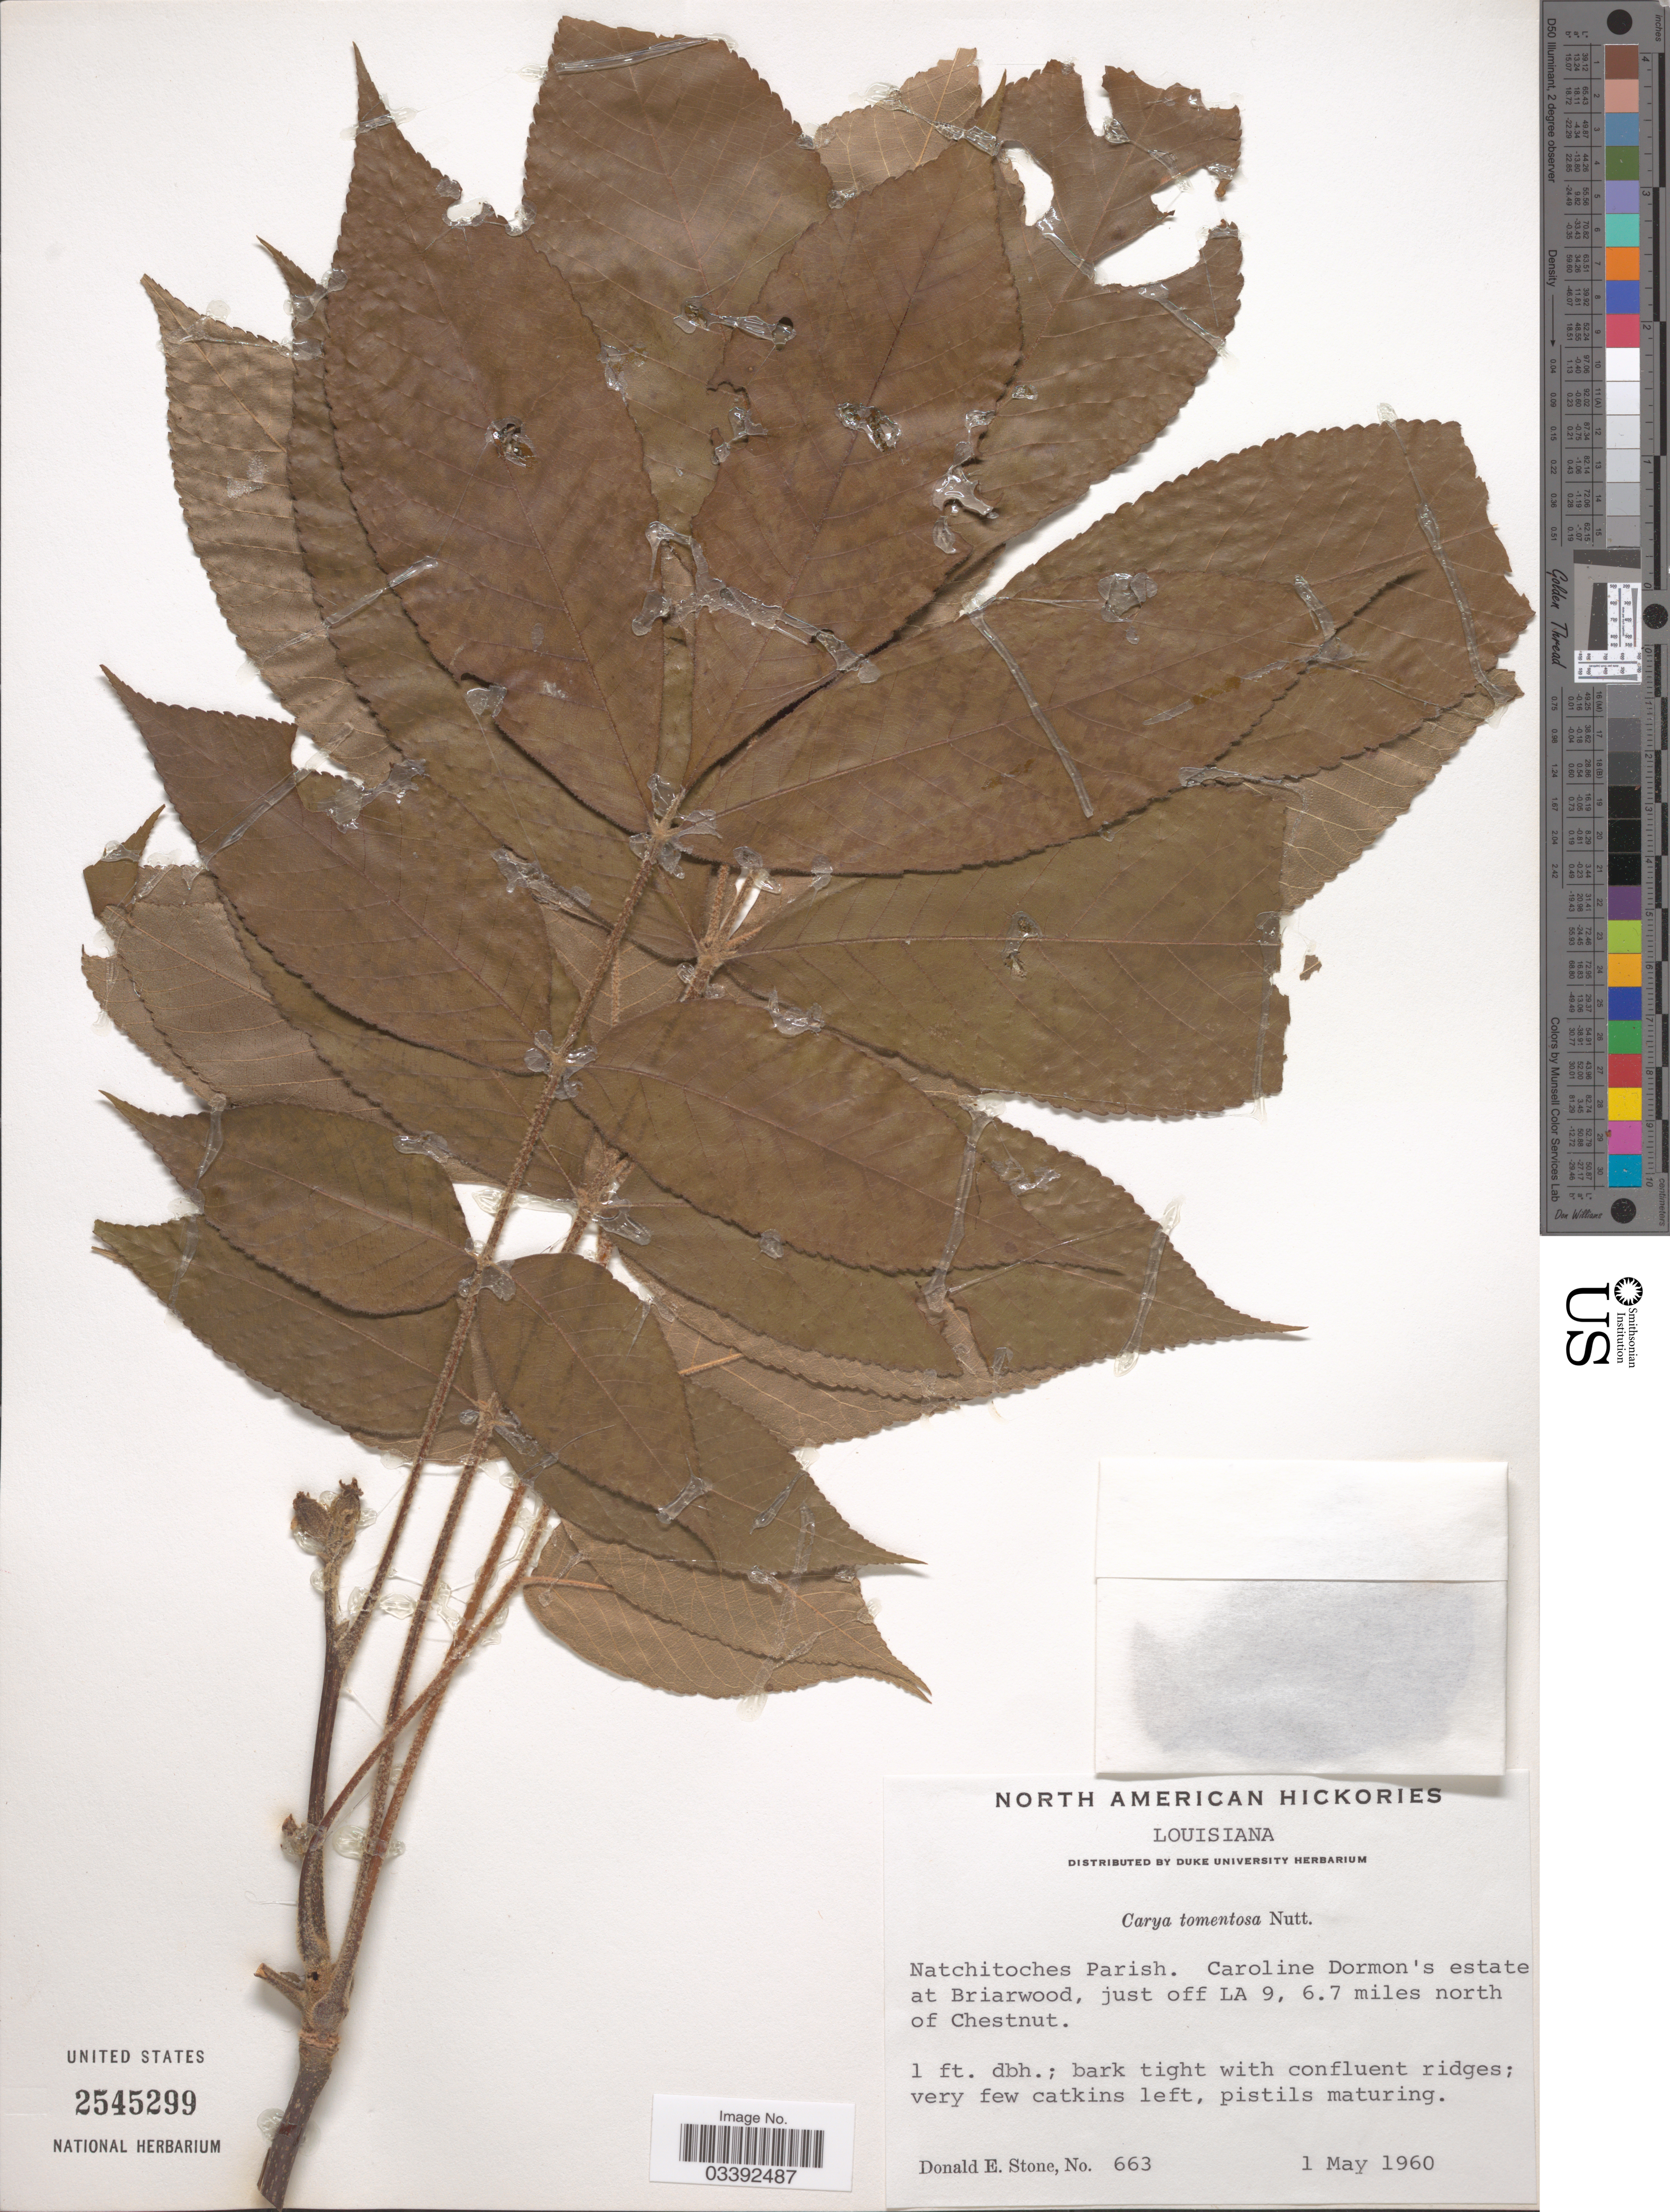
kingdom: Plantae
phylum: Tracheophyta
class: Magnoliopsida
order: Fagales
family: Juglandaceae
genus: Carya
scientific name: Carya tomentosa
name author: (Lam.) Nutt.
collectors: D. E. Stone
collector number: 663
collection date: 1960-05-01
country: United States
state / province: Louisiana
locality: Natchitoches Parish. Caroline Dormon's estate at Brairwood, just off LA 9, 6.7 miles north of Chestnut.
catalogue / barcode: US 2545299